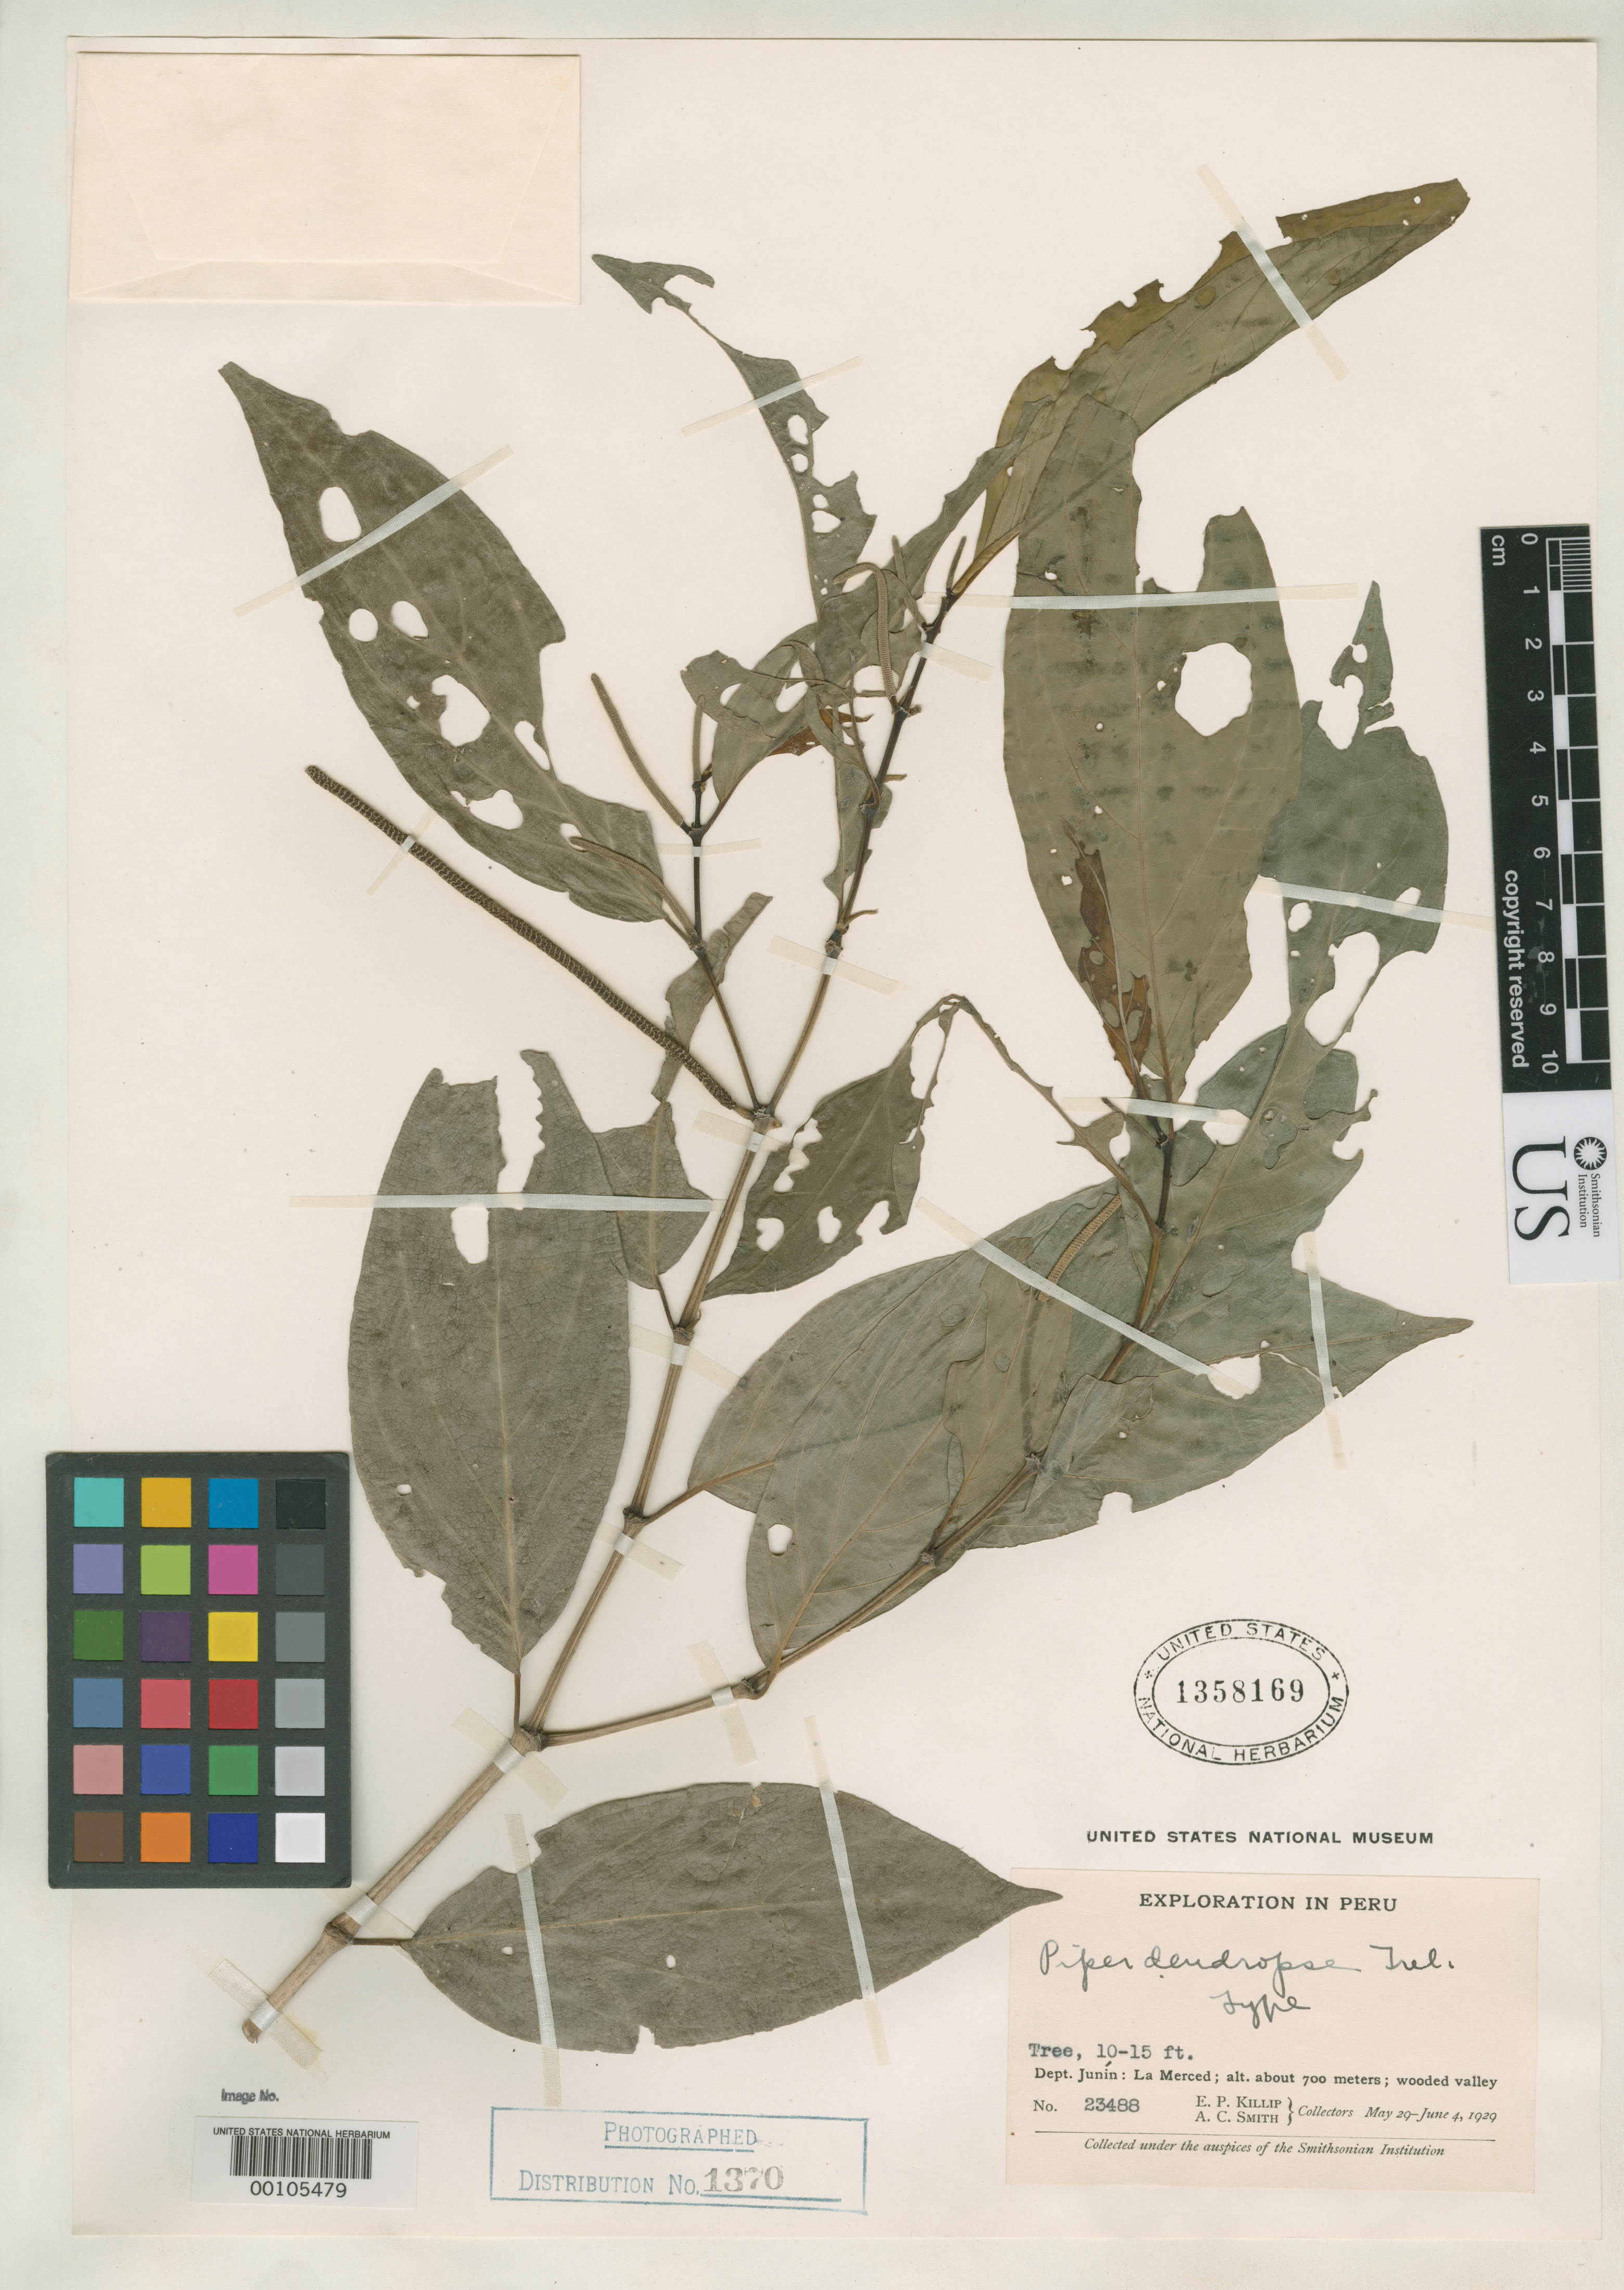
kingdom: Plantae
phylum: Tracheophyta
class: Magnoliopsida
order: Piperales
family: Piperaceae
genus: Piper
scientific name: Piper dendropse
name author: Trel.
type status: Holotype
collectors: E. P. Killip & A. C. Smith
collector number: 23488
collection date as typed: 29 May 1929 to 04 Jun 1929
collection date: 1929-05-29/1929-06-04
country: Peru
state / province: Junín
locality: La Merced.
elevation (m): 700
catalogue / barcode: US 1358169